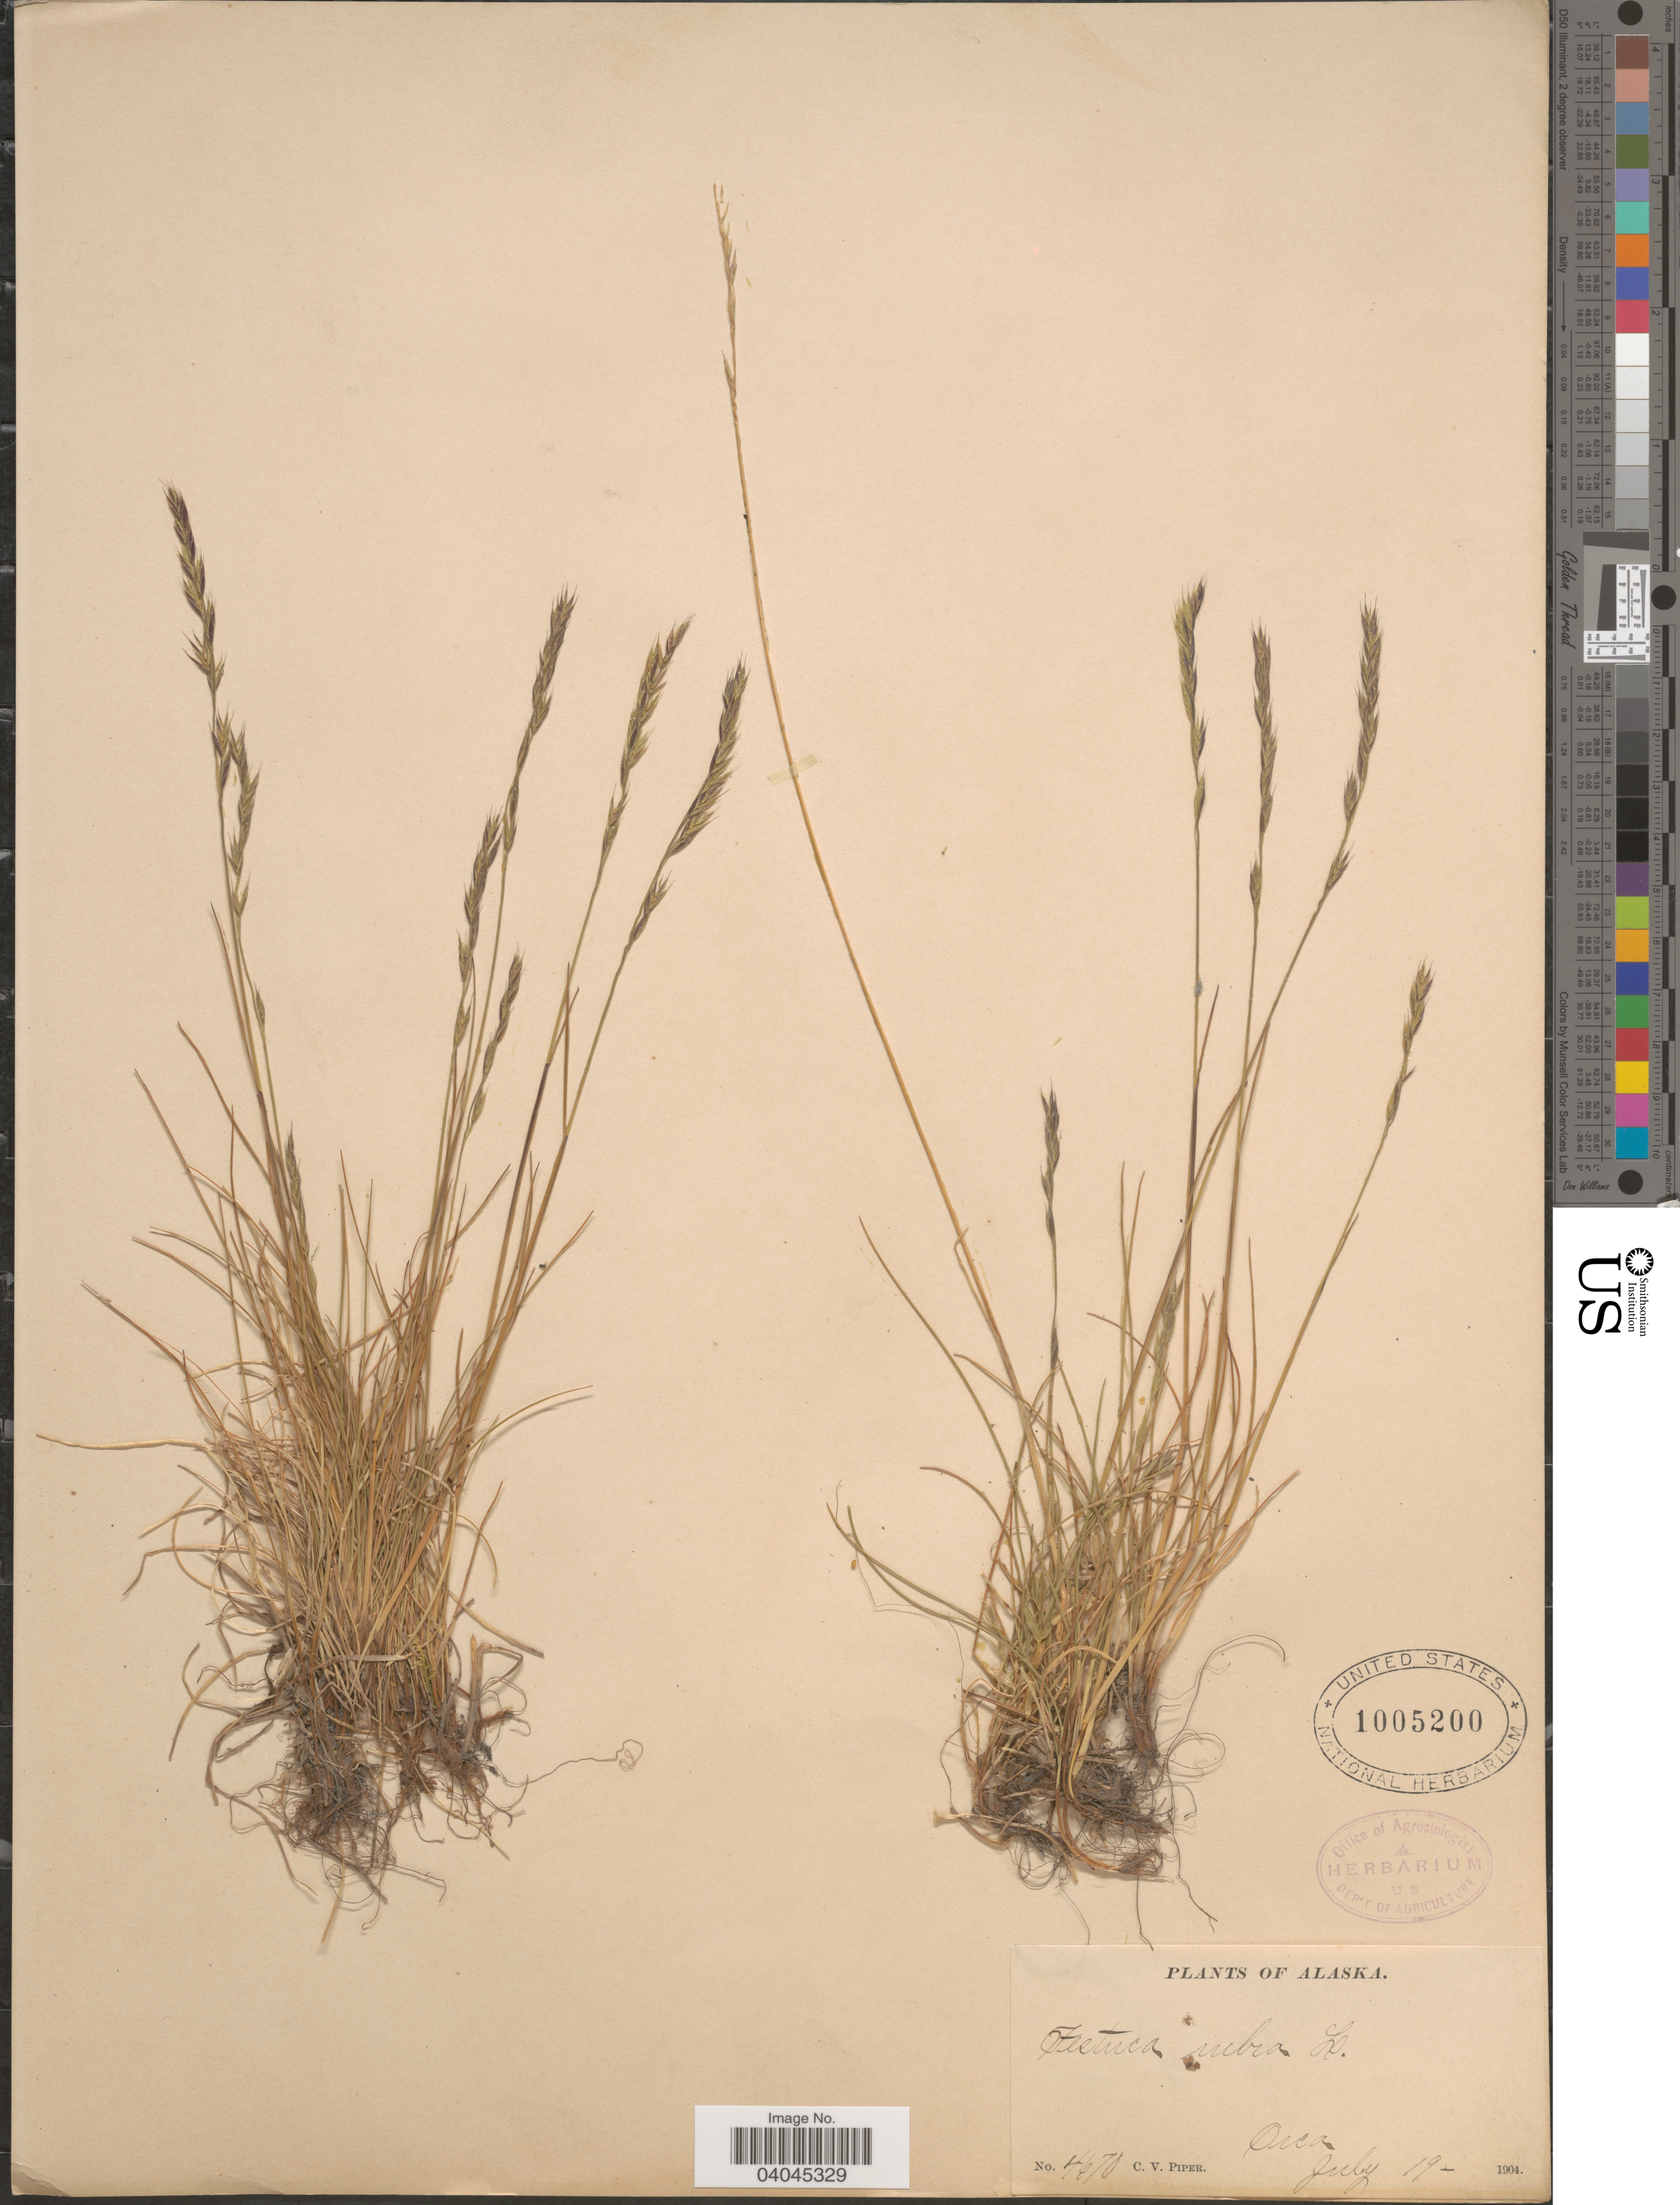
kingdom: Plantae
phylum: Tracheophyta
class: Liliopsida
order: Poales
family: Poaceae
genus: Festuca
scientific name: Festuca rubra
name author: L.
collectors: C. V. Piper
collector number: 4670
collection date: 1904-07-19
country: United States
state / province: Alaska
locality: Orca.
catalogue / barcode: US 1005200